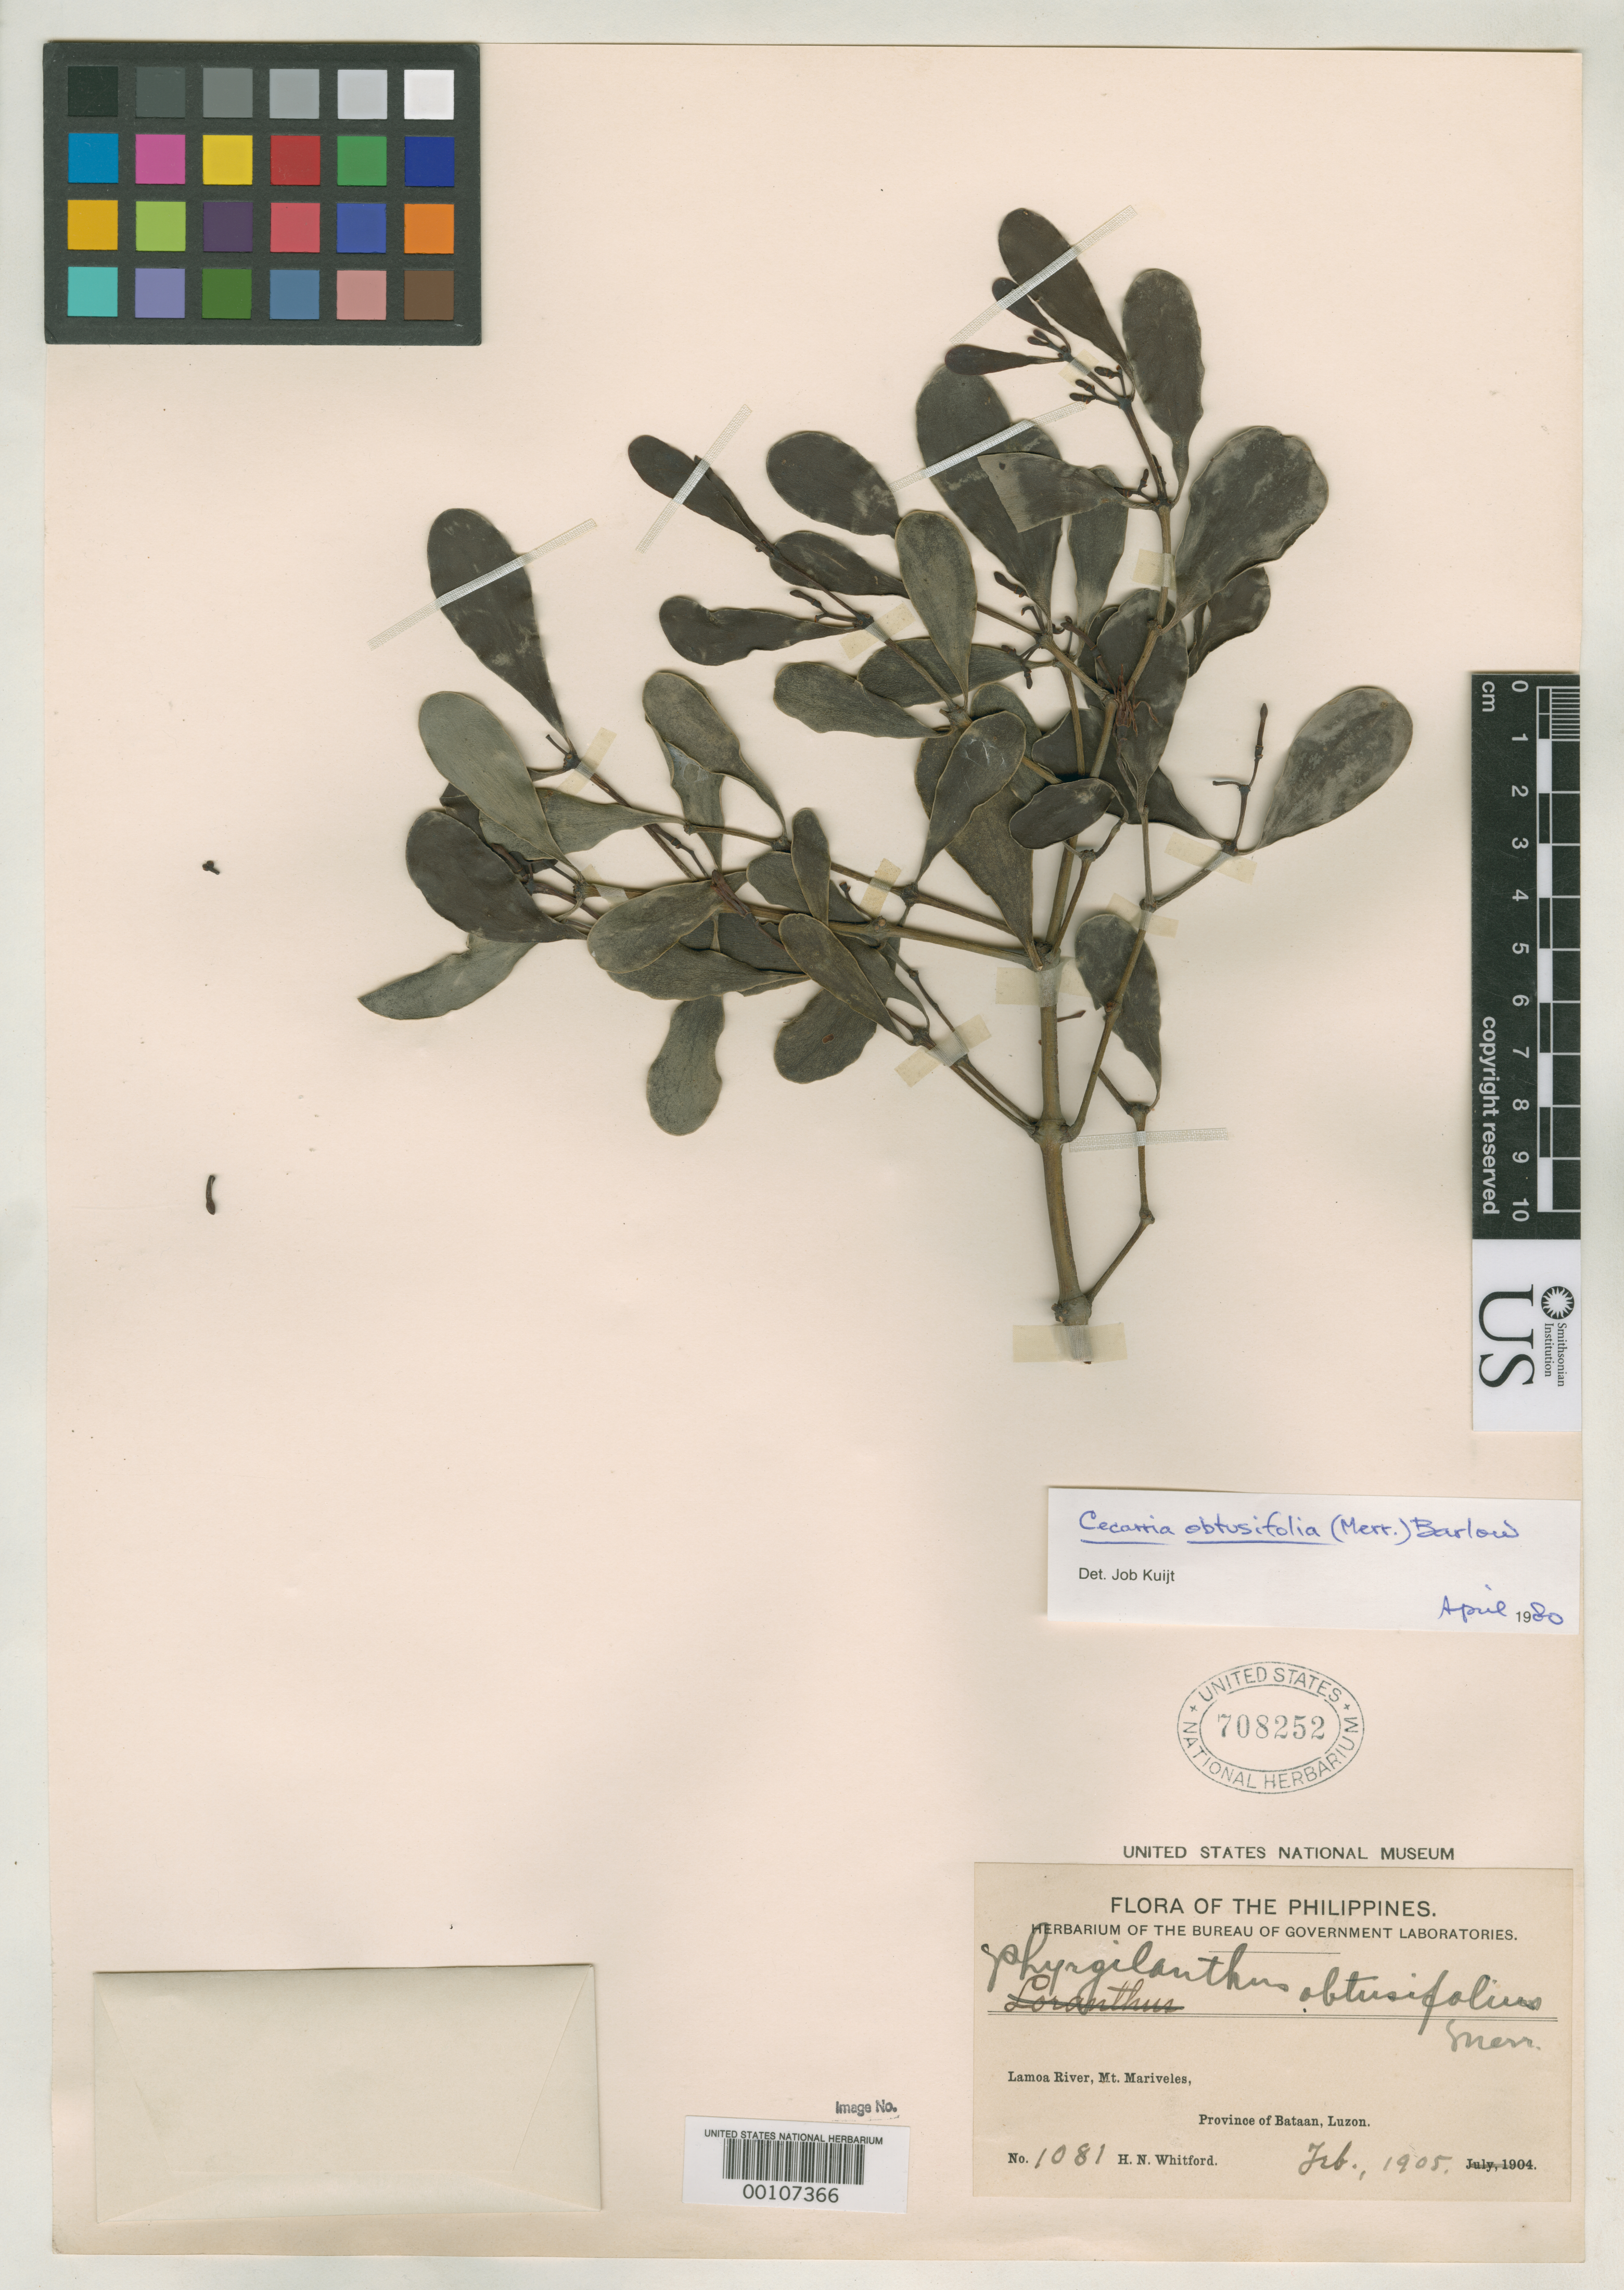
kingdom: Plantae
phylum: Tracheophyta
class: Magnoliopsida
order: Santalales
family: Loranthaceae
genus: Phrygilanthus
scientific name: Phrygilanthus obtusifolius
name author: Merr.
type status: Isosyntype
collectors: H. N. Whitford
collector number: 1081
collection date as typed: Feb 1905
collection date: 1905-02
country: Philippines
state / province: Central Luzon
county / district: Bataan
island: Luzon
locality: Lamao River, Mt Mariveles, Province of Bataan, Luzon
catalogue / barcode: US 708252